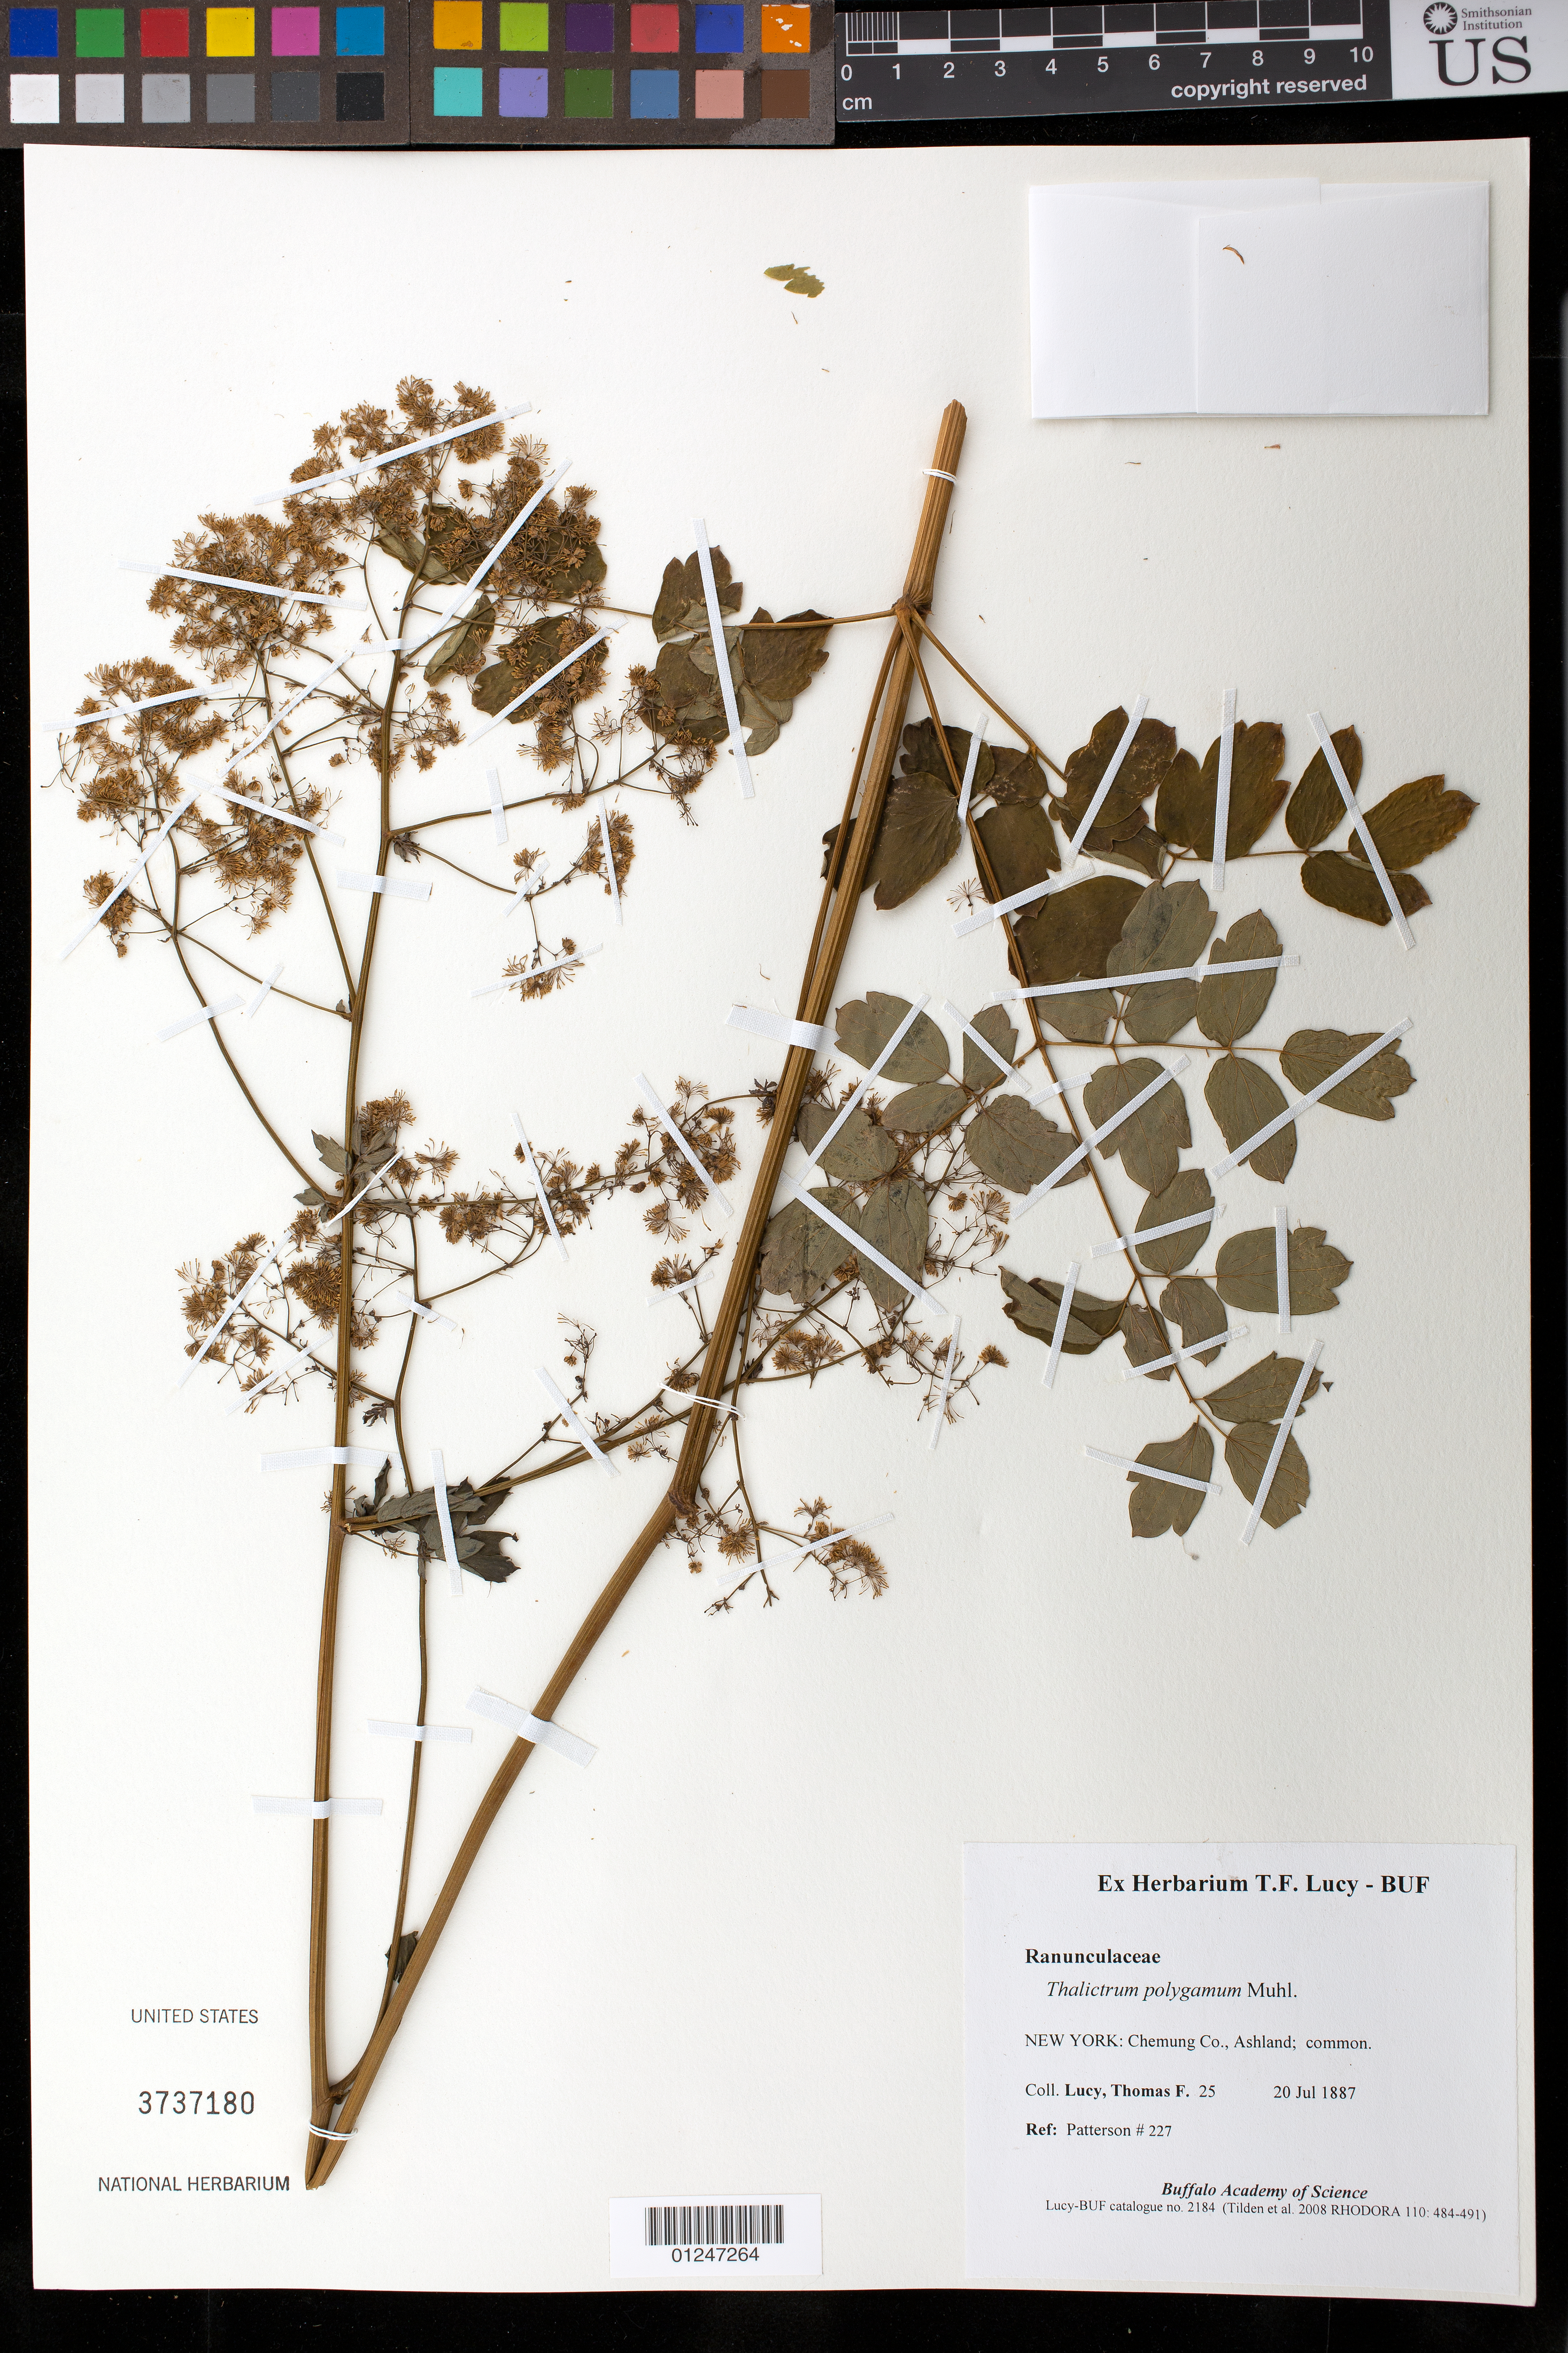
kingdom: Plantae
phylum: Tracheophyta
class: Magnoliopsida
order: Ranunculales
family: Ranunculaceae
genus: Thalictrum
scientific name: Thalictrum polygamum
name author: Muhl. ex Spreng.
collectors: T. Lucy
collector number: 2044076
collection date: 1887-06-20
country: United States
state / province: New York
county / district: Chemung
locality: Ashland; common.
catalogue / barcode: US 3737180